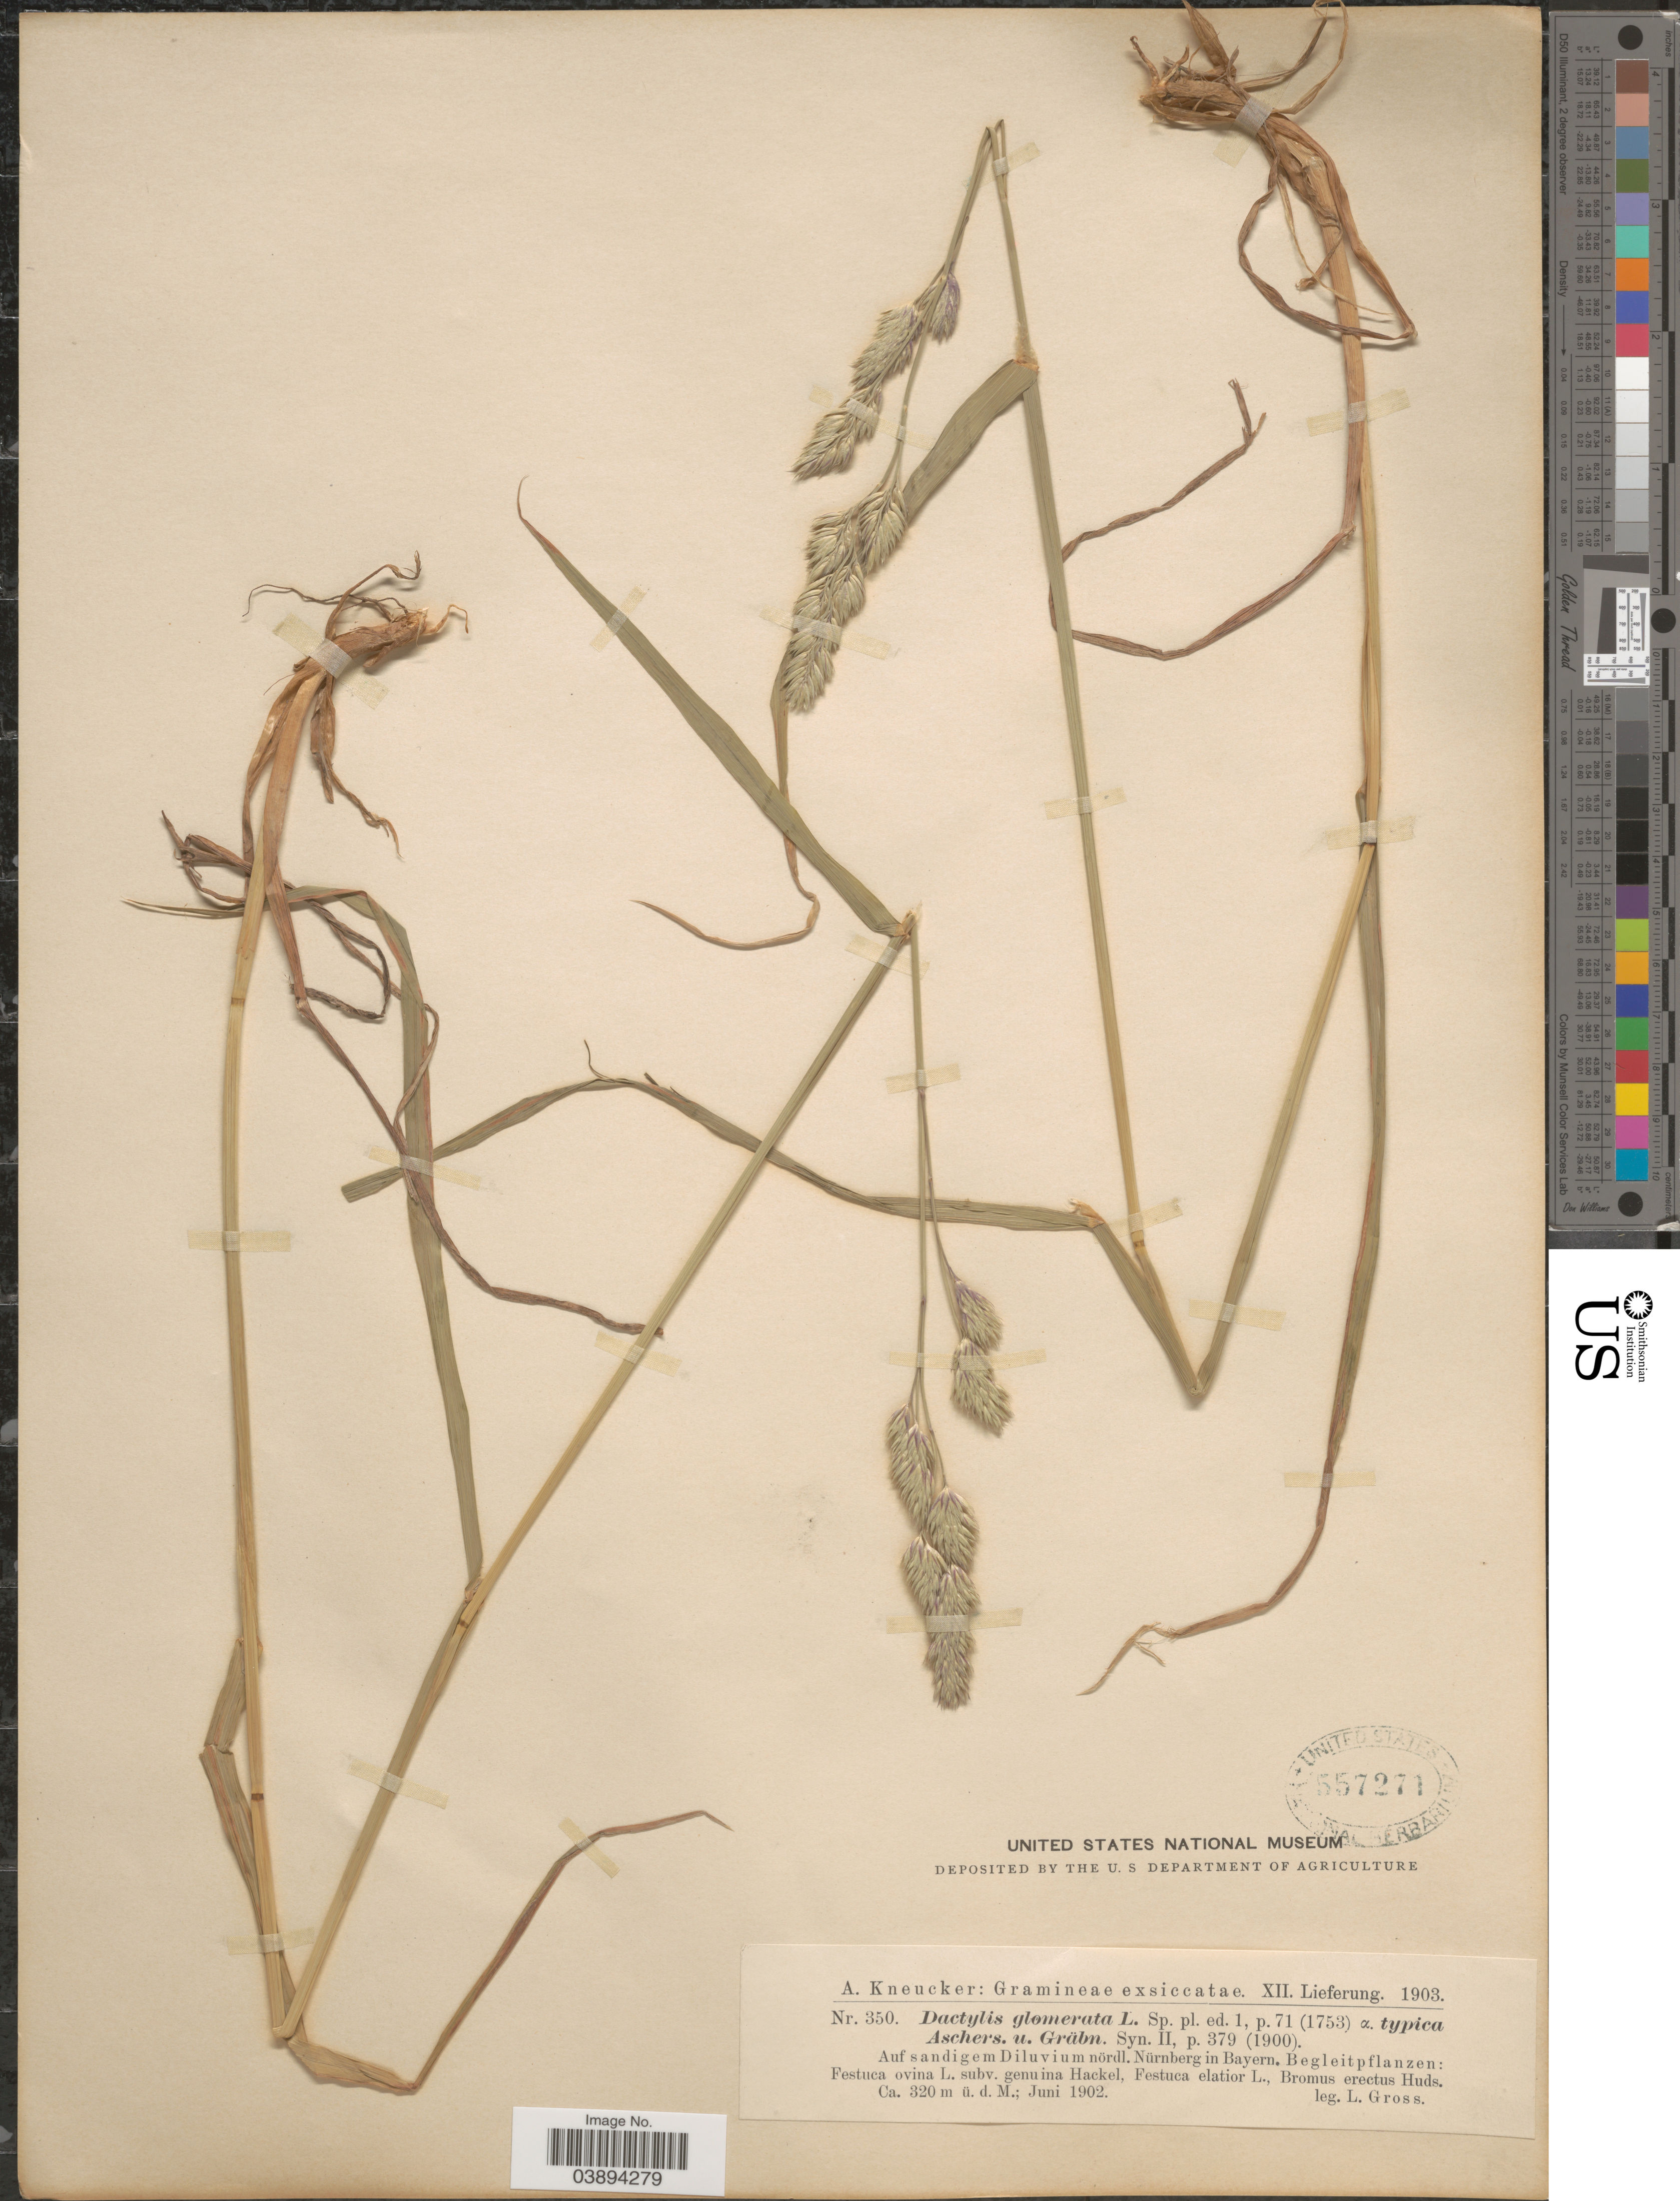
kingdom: Plantae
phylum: Tracheophyta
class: Liliopsida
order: Poales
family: Poaceae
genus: Dactylis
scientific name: Dactylis glomerata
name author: L.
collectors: L. Gross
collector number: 350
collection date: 1902-06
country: Germany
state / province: Bayern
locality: Auf sandigem Diluvium nördl. Nürnberg in Bayern.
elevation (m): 320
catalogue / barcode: US 557271